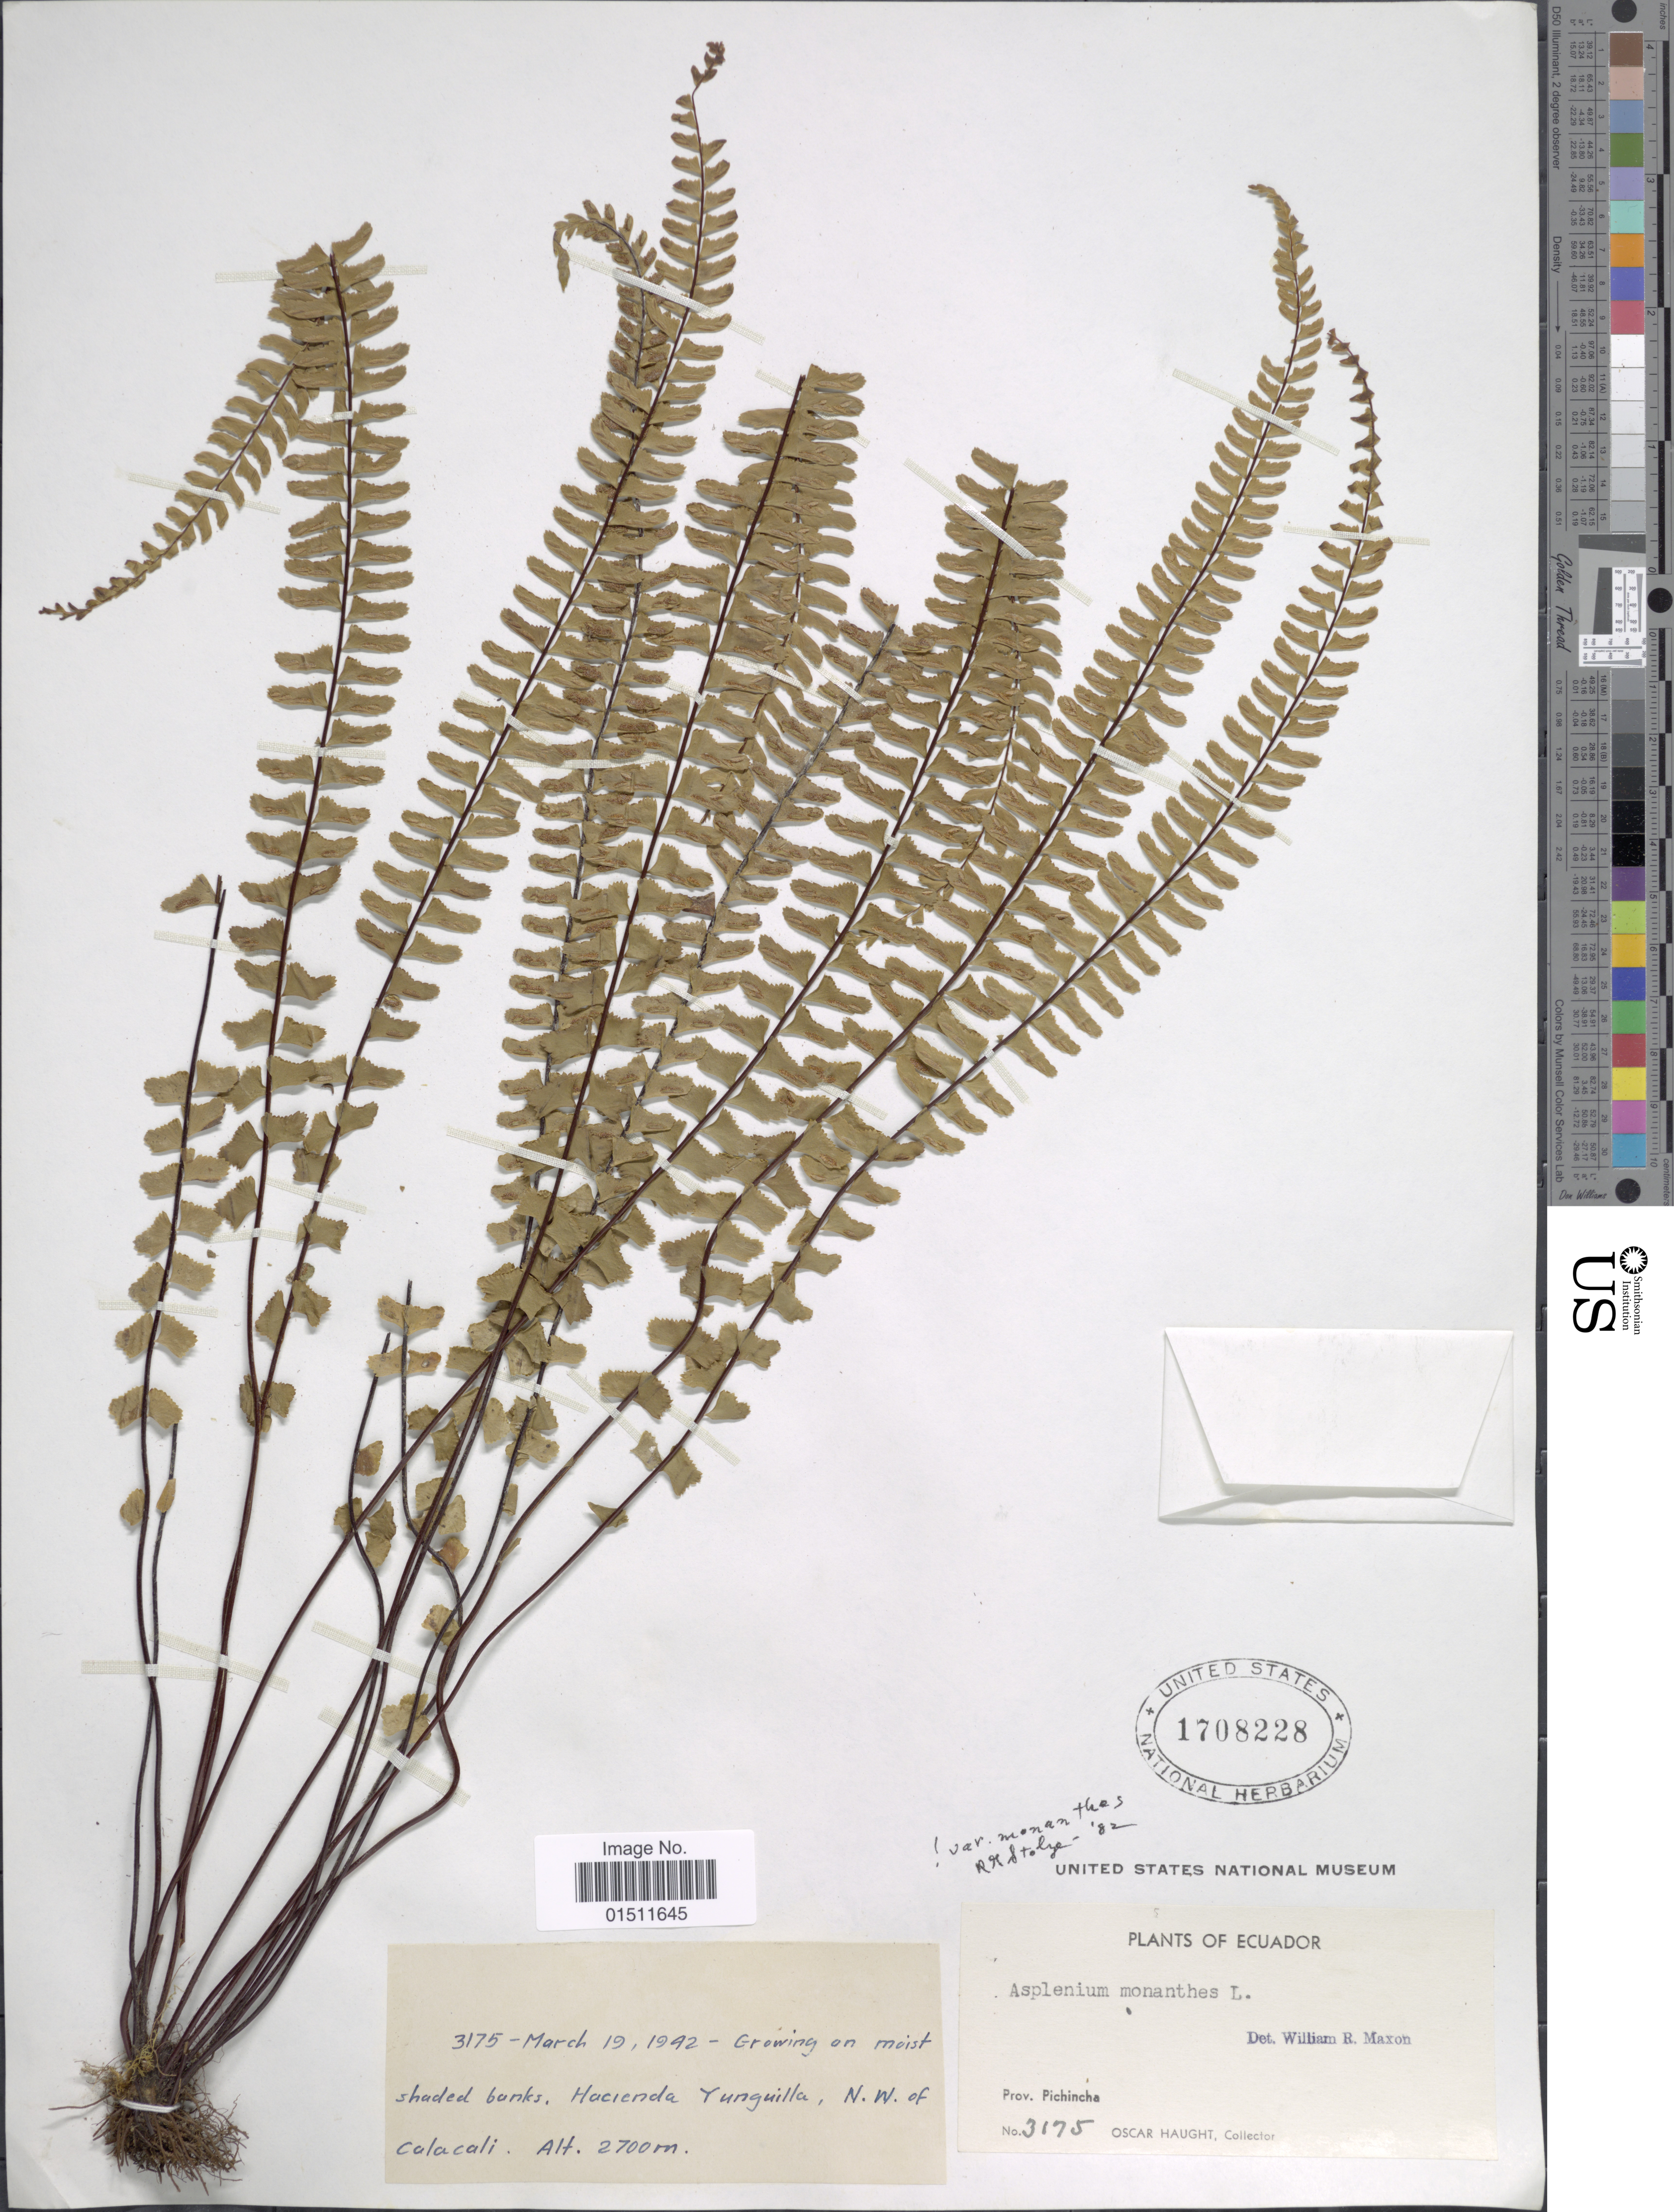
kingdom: Plantae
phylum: Tracheophyta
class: Polypodiopsida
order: Polypodiales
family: Aspleniaceae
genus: Asplenium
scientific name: Asplenium monanthes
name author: L.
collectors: O. L. Haught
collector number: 3175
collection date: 1942-03-19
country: Ecuador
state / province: Pichincha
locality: Prov. Pichincha, Hacienda Yunguilla, N. W. of Culacali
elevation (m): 2700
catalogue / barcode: US 1708228